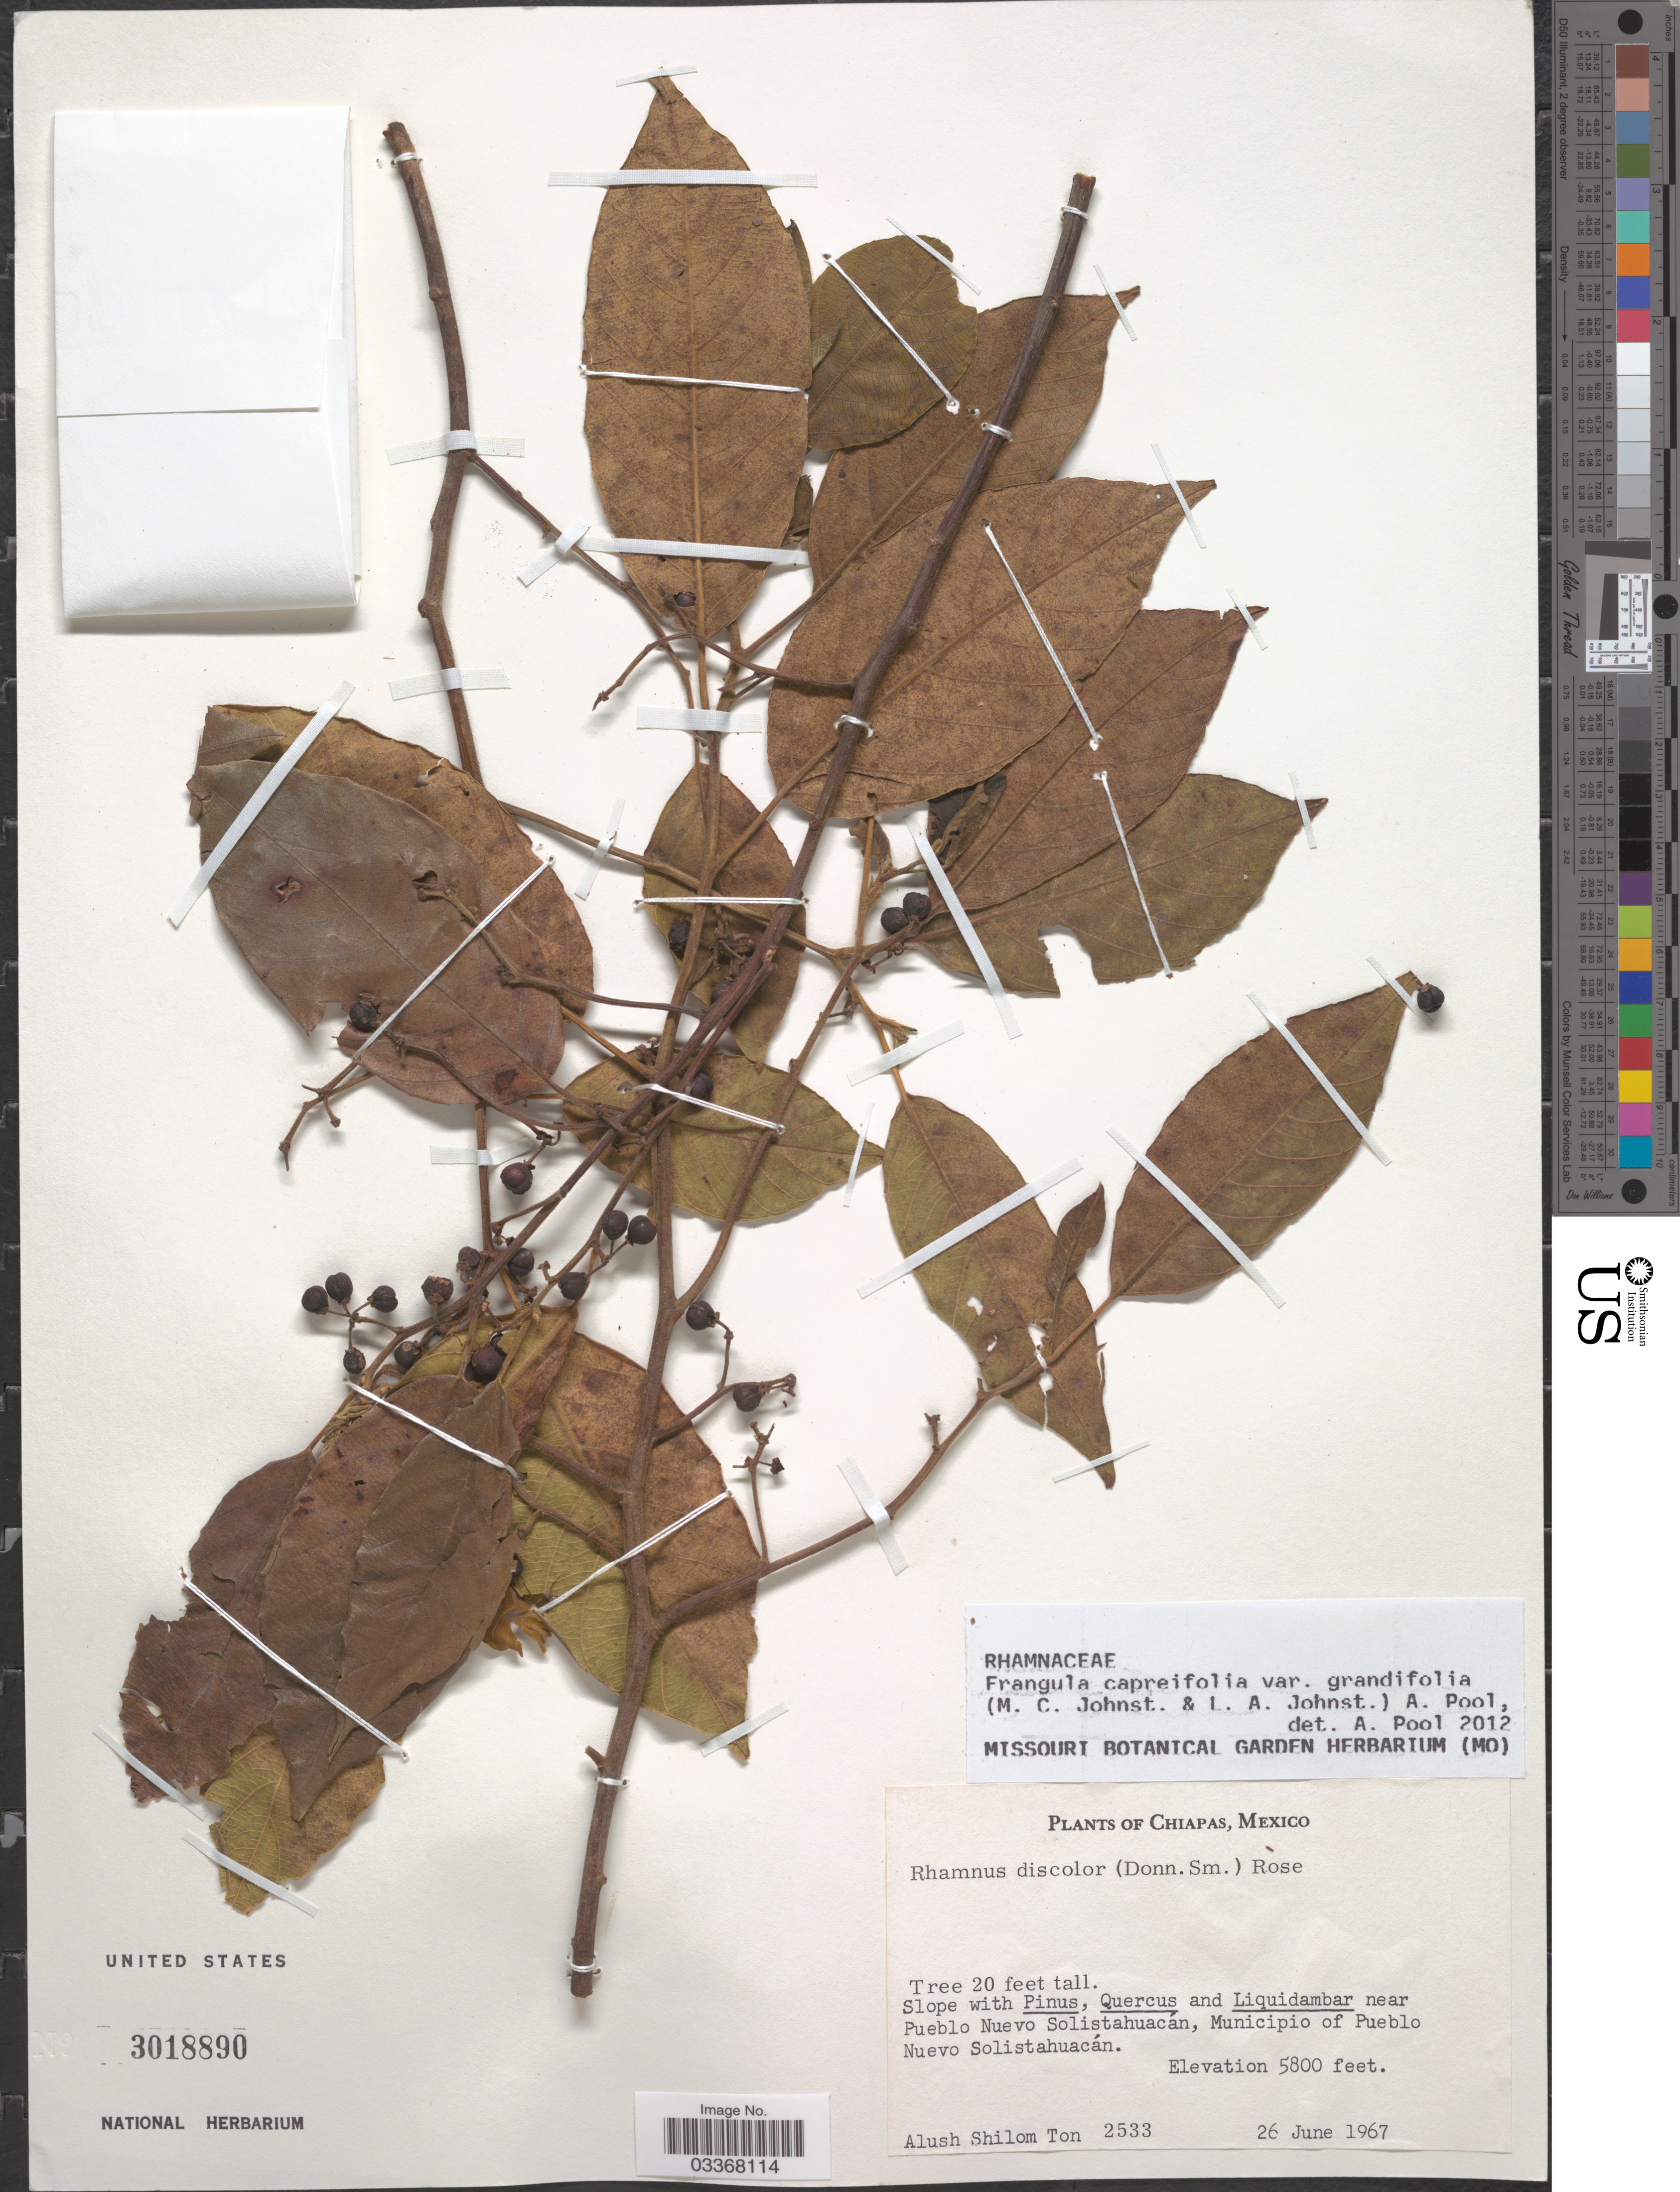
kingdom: Plantae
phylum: Tracheophyta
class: Magnoliopsida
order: Rosales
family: Rhamnaceae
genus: Frangula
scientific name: Frangula capreifolia var. grandifolia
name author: (M.C. Johnst. & L.A. Johnst.) A. Pool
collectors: A. Ton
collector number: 2533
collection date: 1967-06-26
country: Mexico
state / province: Chiapas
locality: Near Pueblo Nuevo Solistahuacán, Municipio of Pueblo Nuevo Solistahuacán.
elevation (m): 1768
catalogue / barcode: US 3018890